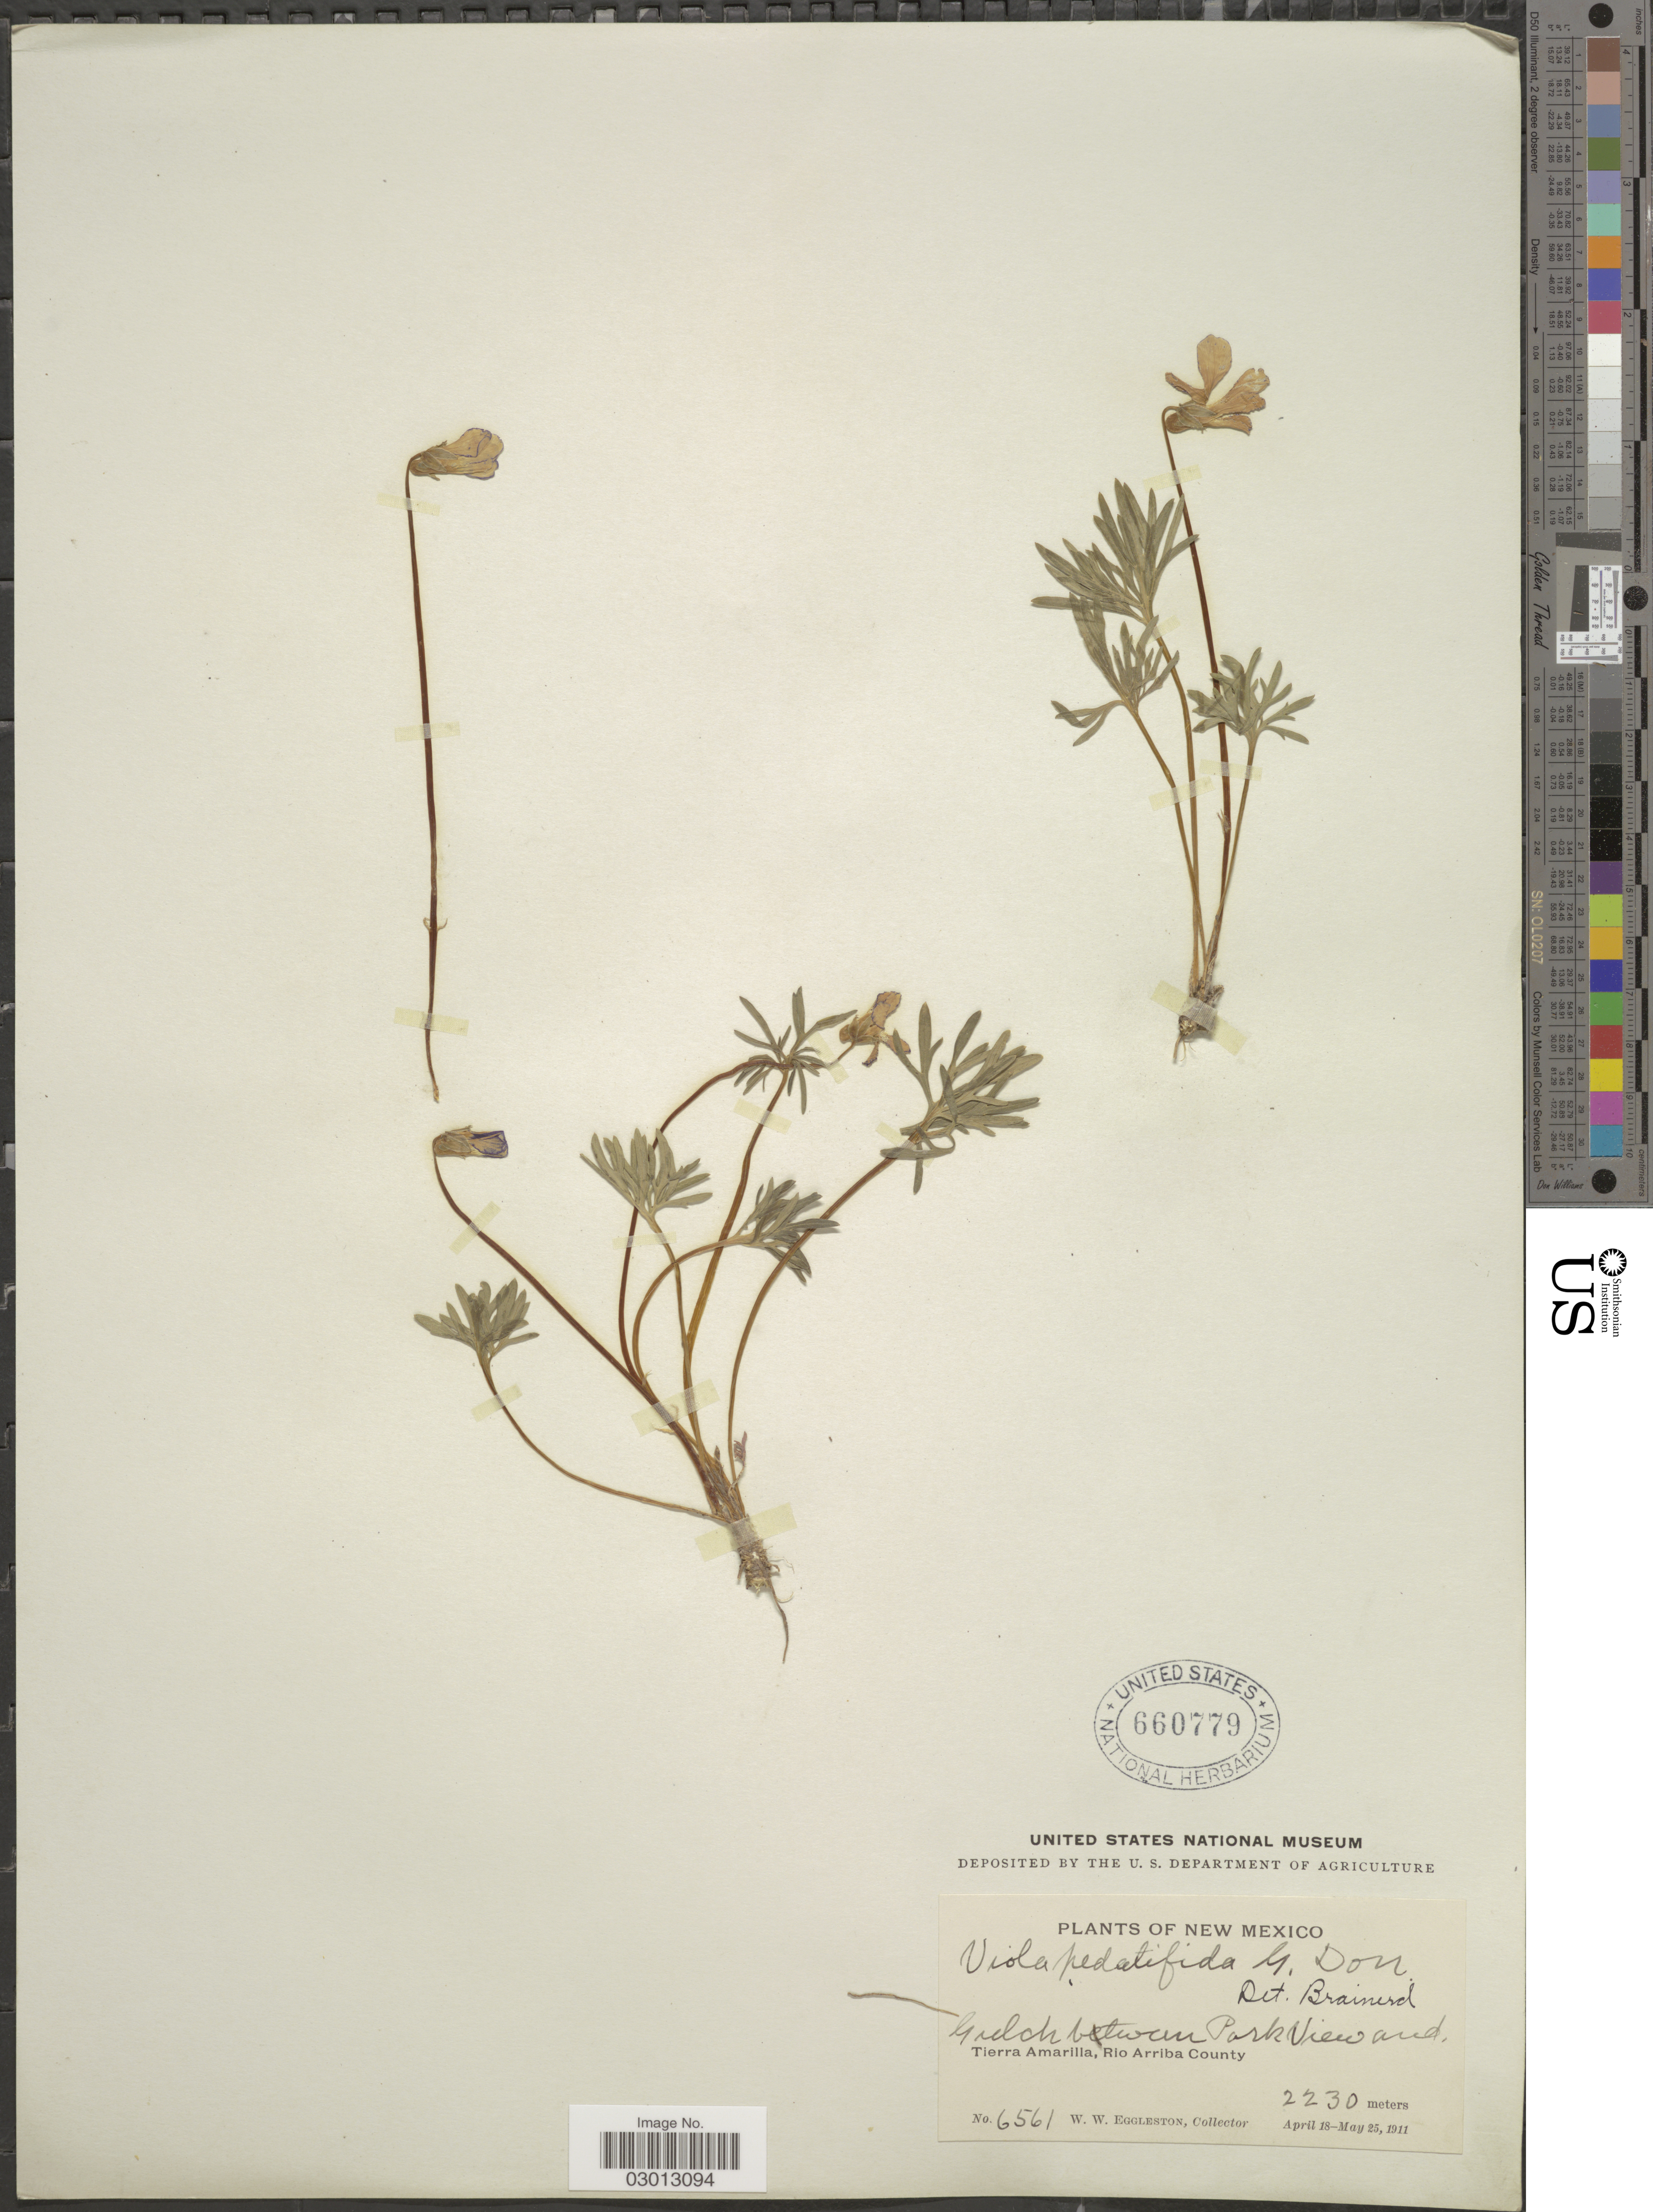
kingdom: Plantae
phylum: Tracheophyta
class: Magnoliopsida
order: Malpighiales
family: Violaceae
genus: Viola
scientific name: Viola pedatifida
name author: G. Don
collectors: W. W. Eggleston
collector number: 6561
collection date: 1911-04-18/1911-05-25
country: United States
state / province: New Mexico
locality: Gulch between Park View and Tierra Amarilla, Rio Arriba County.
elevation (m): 2230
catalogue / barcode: US 660779